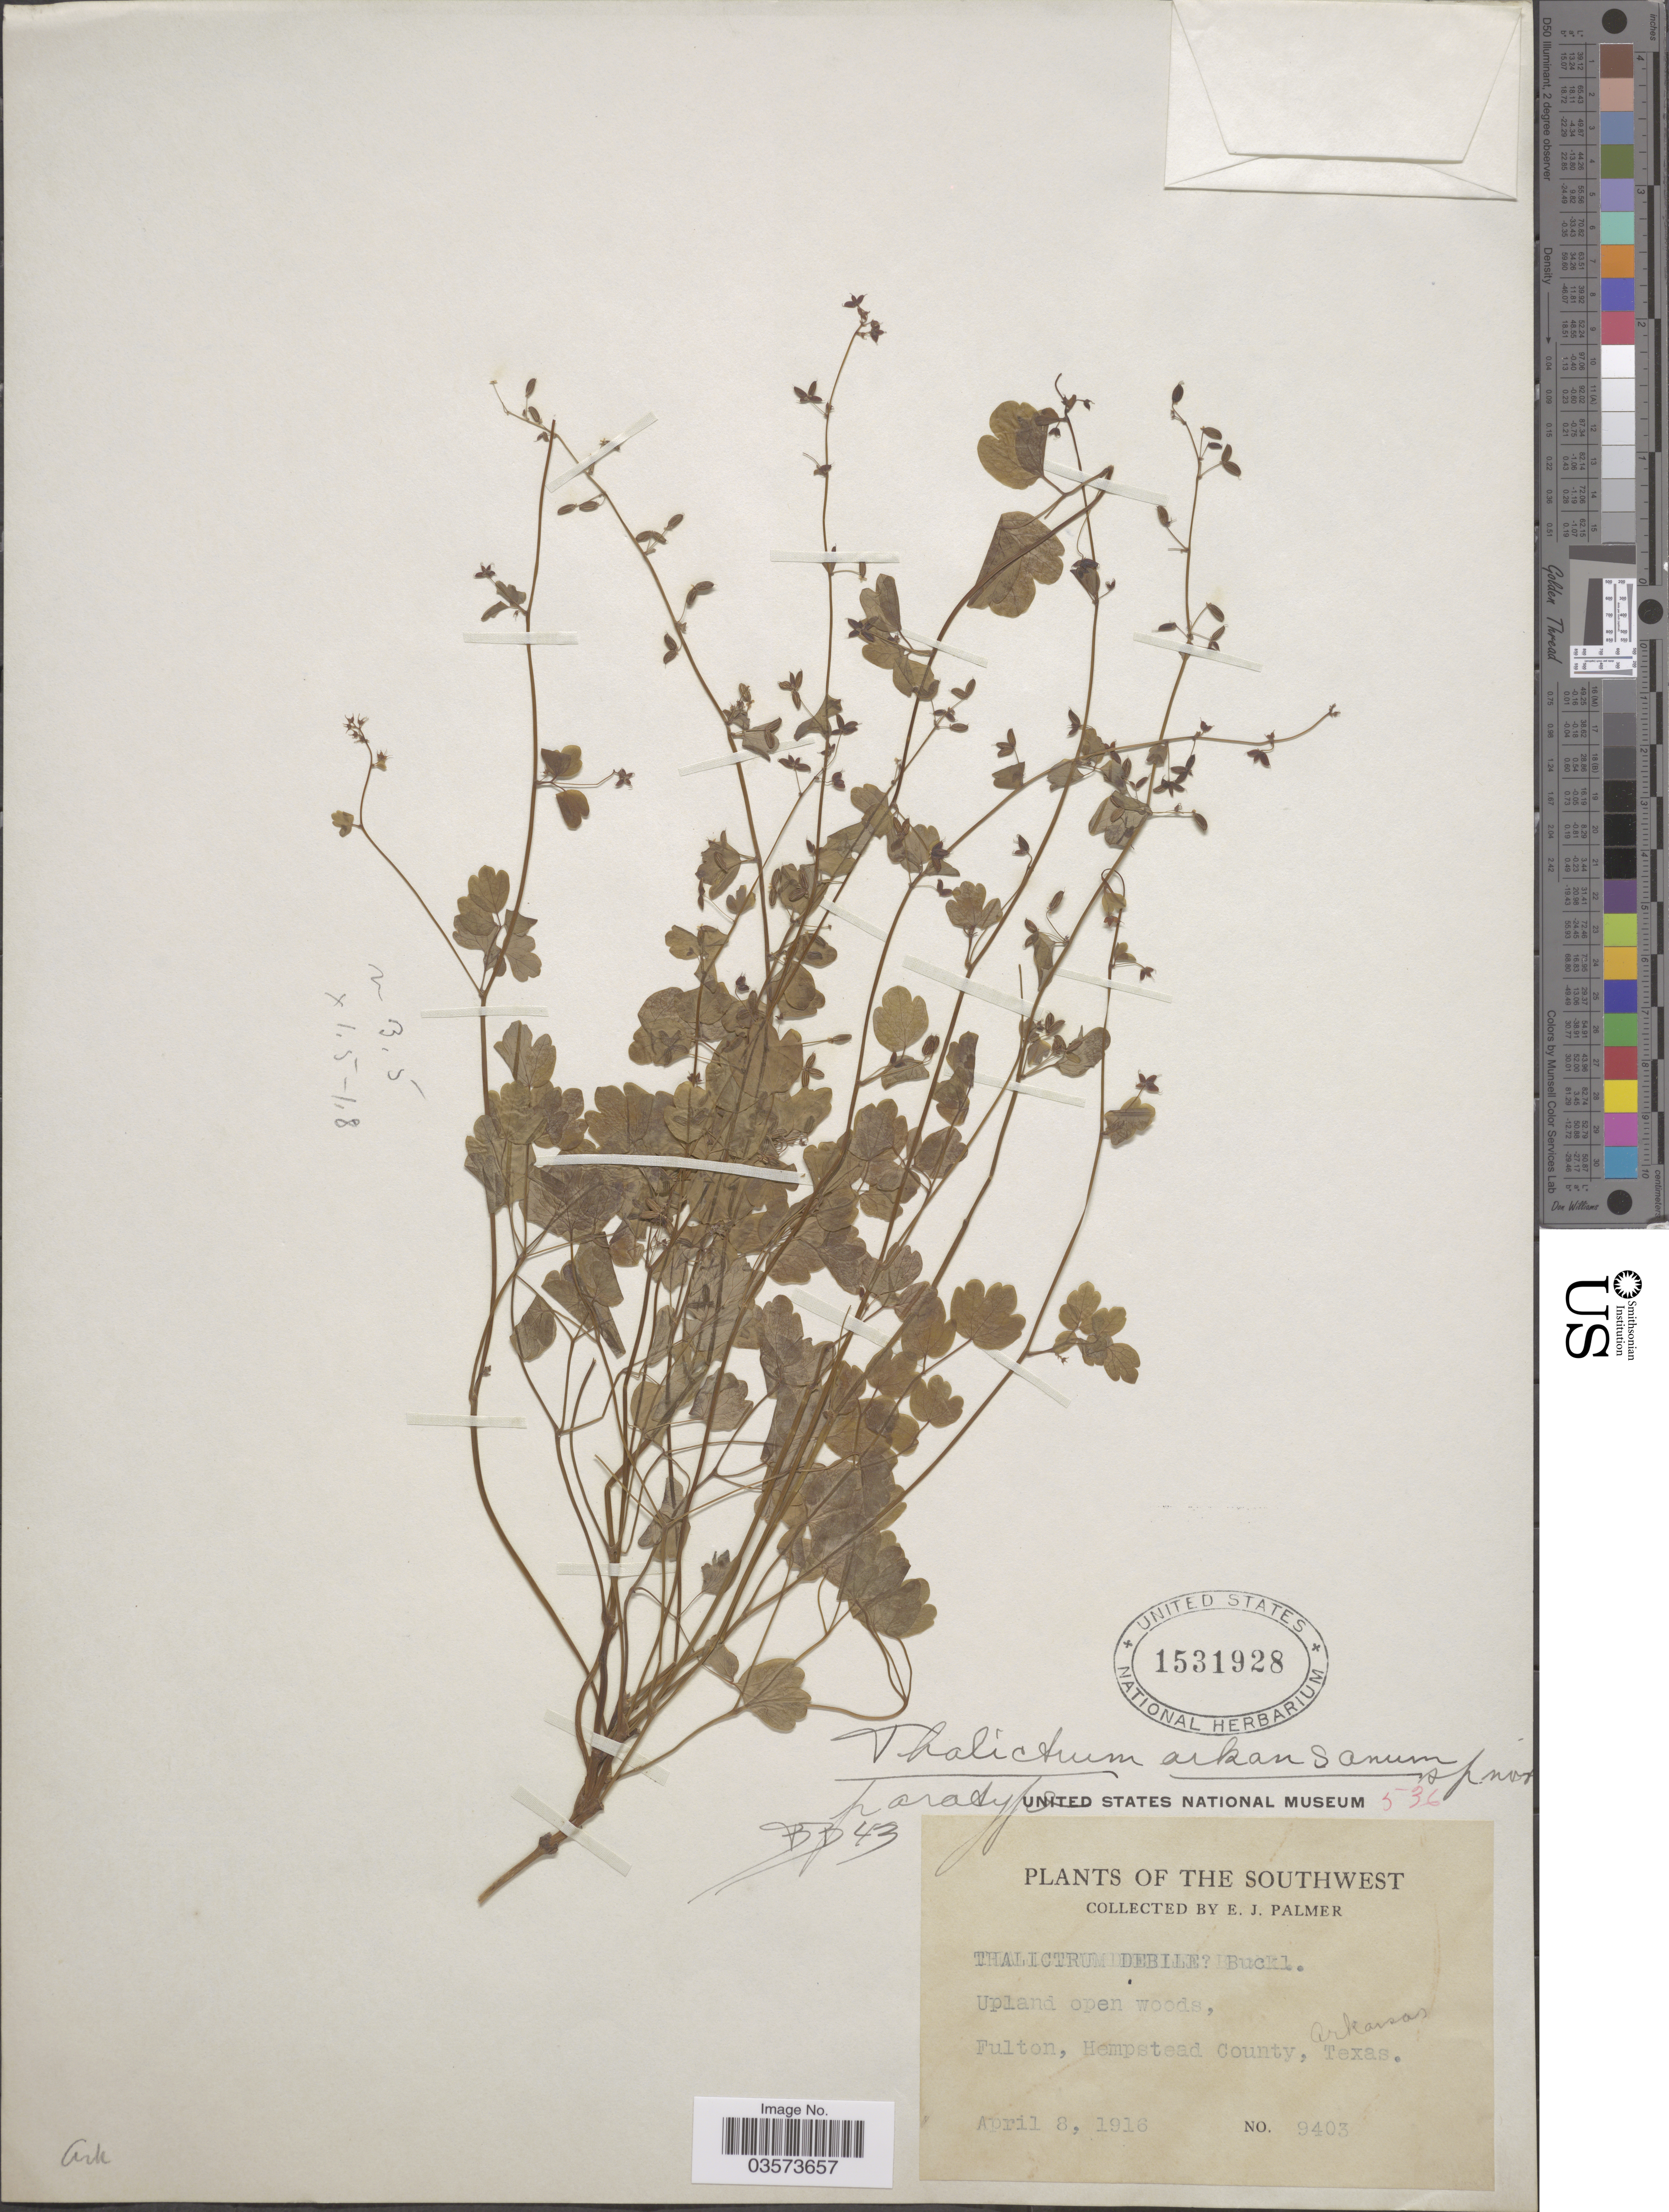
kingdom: Plantae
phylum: Tracheophyta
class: Magnoliopsida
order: Ranunculales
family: Ranunculaceae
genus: Thalictrum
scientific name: Thalictrum arkansanum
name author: B. Boivin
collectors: E. J. Palmer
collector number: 9403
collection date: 1916-04-08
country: United States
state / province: Arkansas / Texas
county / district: Hempstead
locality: The Southwest. Fulton, Hempstead County. Arkansas Texas.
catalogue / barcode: US 1531928